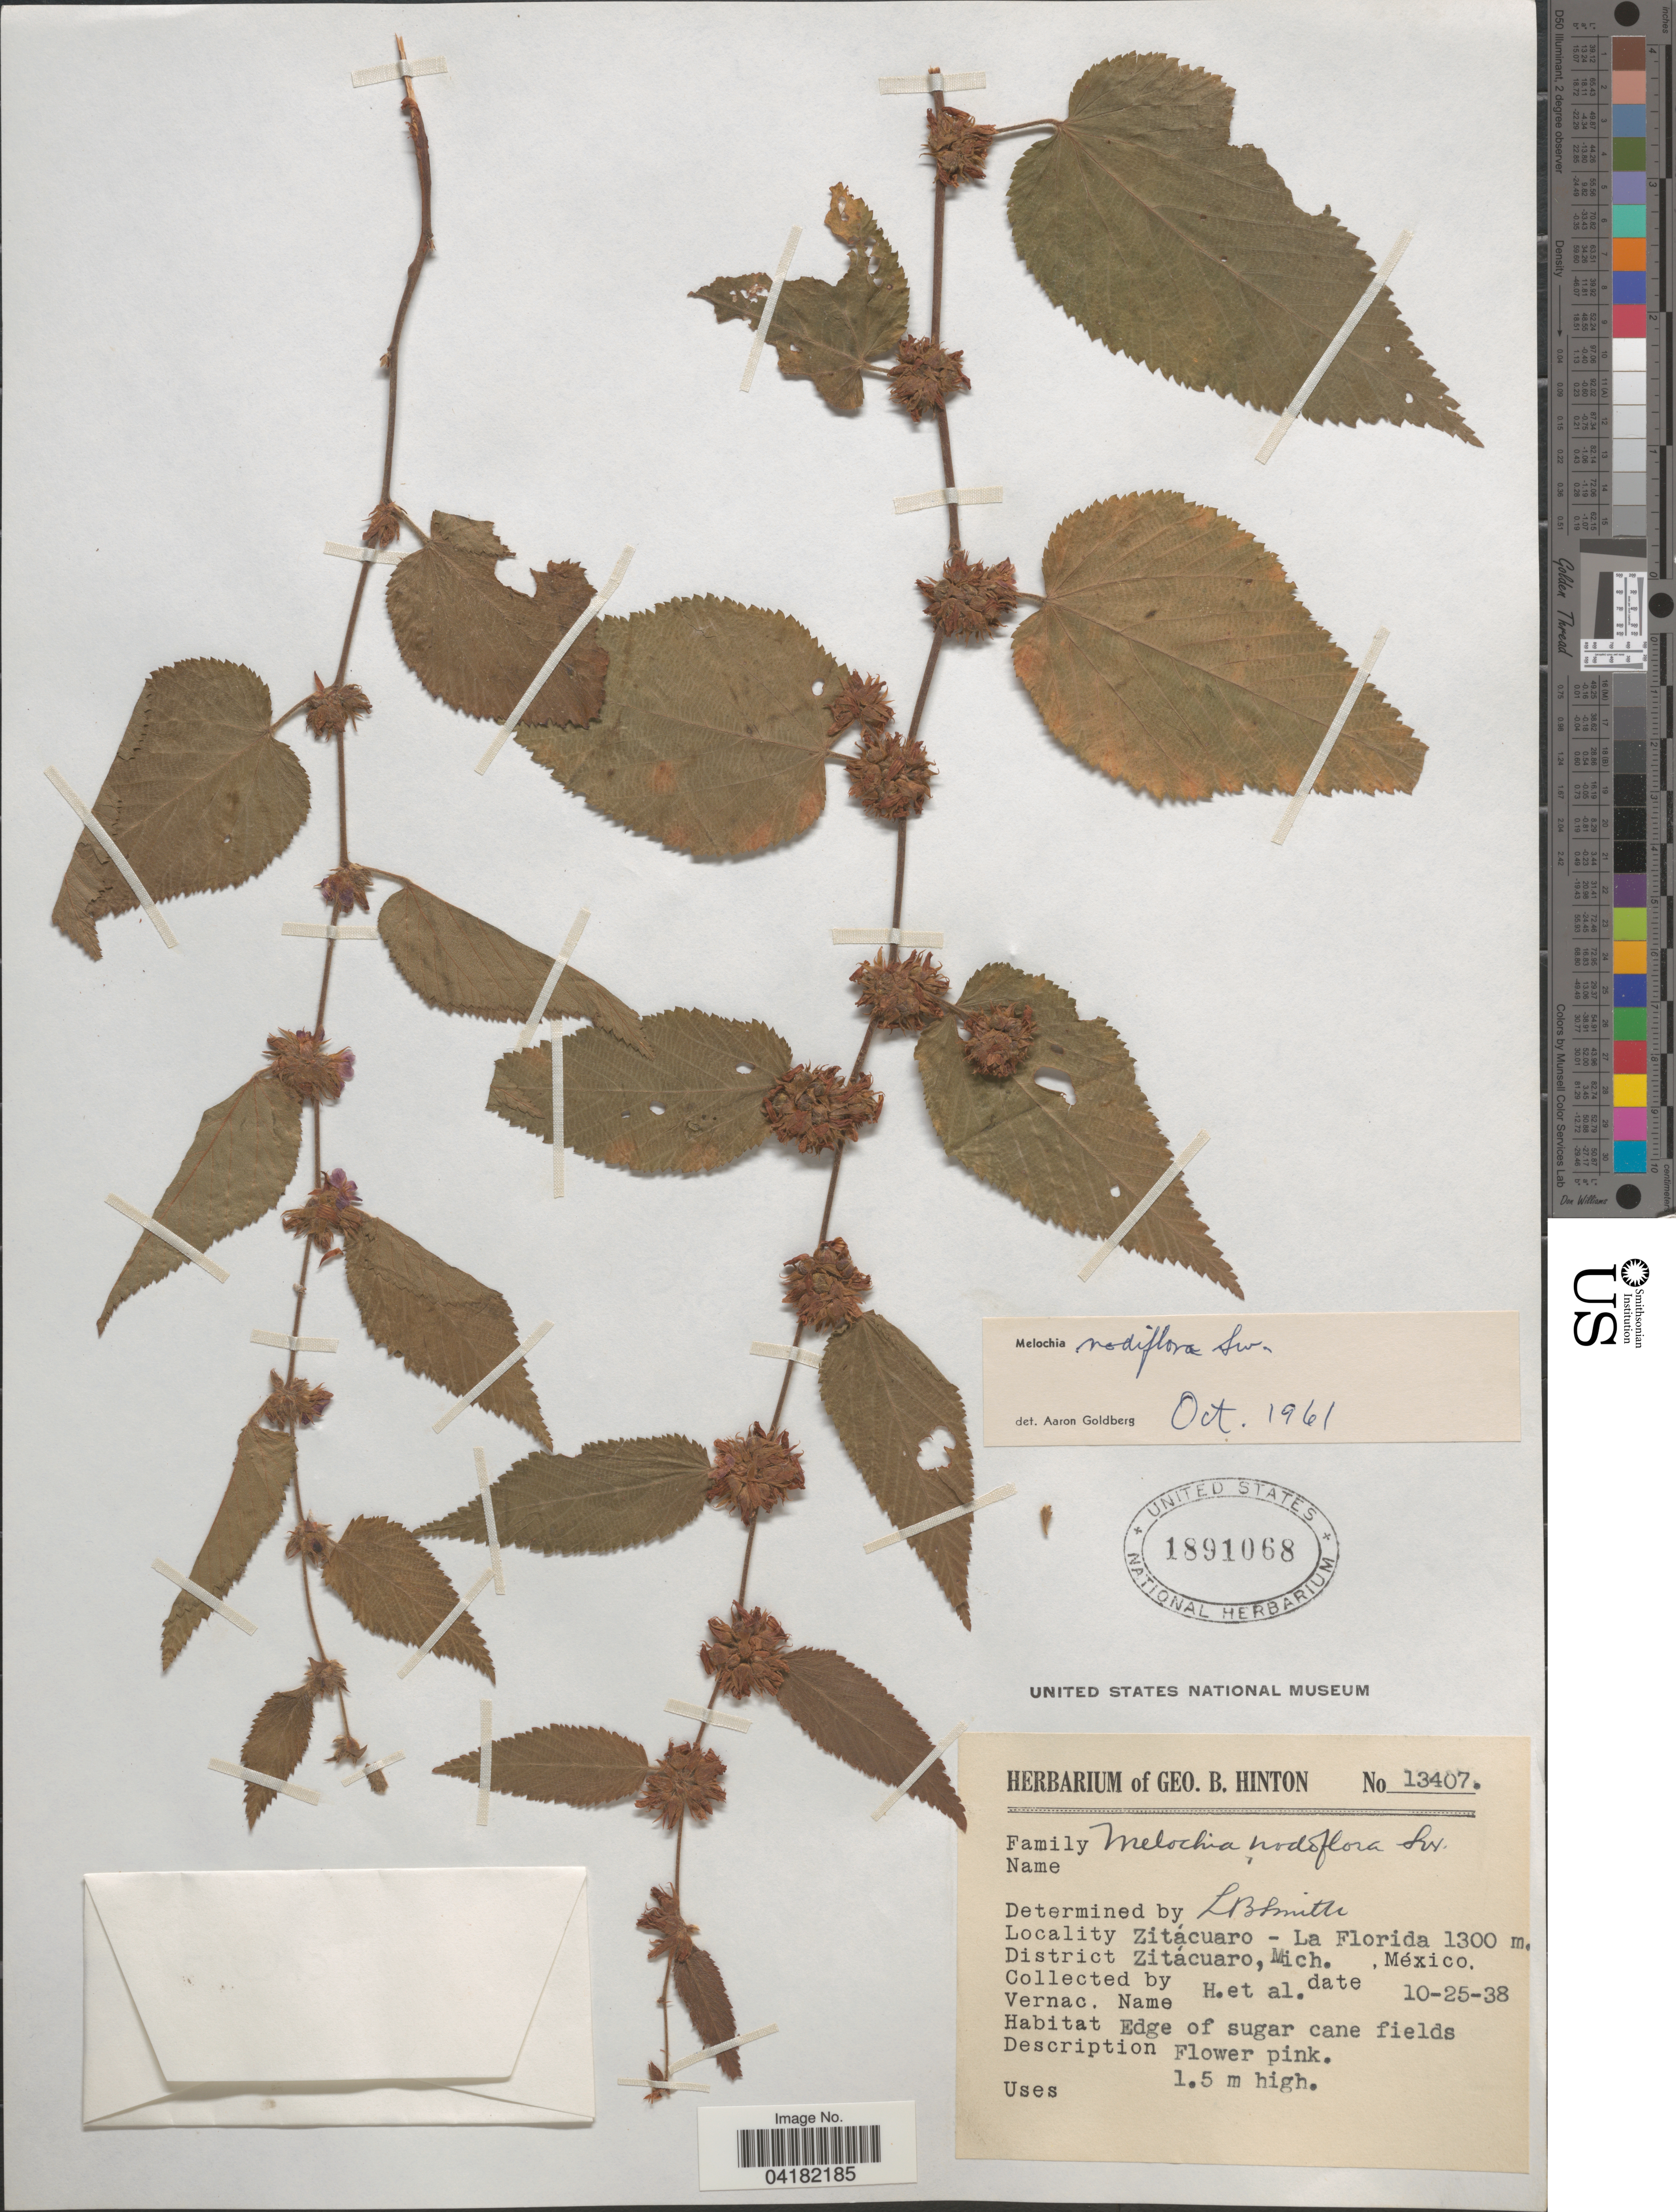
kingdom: Plantae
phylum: Tracheophyta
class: Magnoliopsida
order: Malvales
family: Malvaceae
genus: Melochia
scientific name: Melochia nodiflora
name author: Sw.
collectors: G. B. Hinton & et al.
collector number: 13407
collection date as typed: Transcribed d/m/y: 25/10/38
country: Mexico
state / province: Michoacán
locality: Zitácuaro - La Florida. District Zitácuaro.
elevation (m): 1300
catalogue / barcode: US 1891068